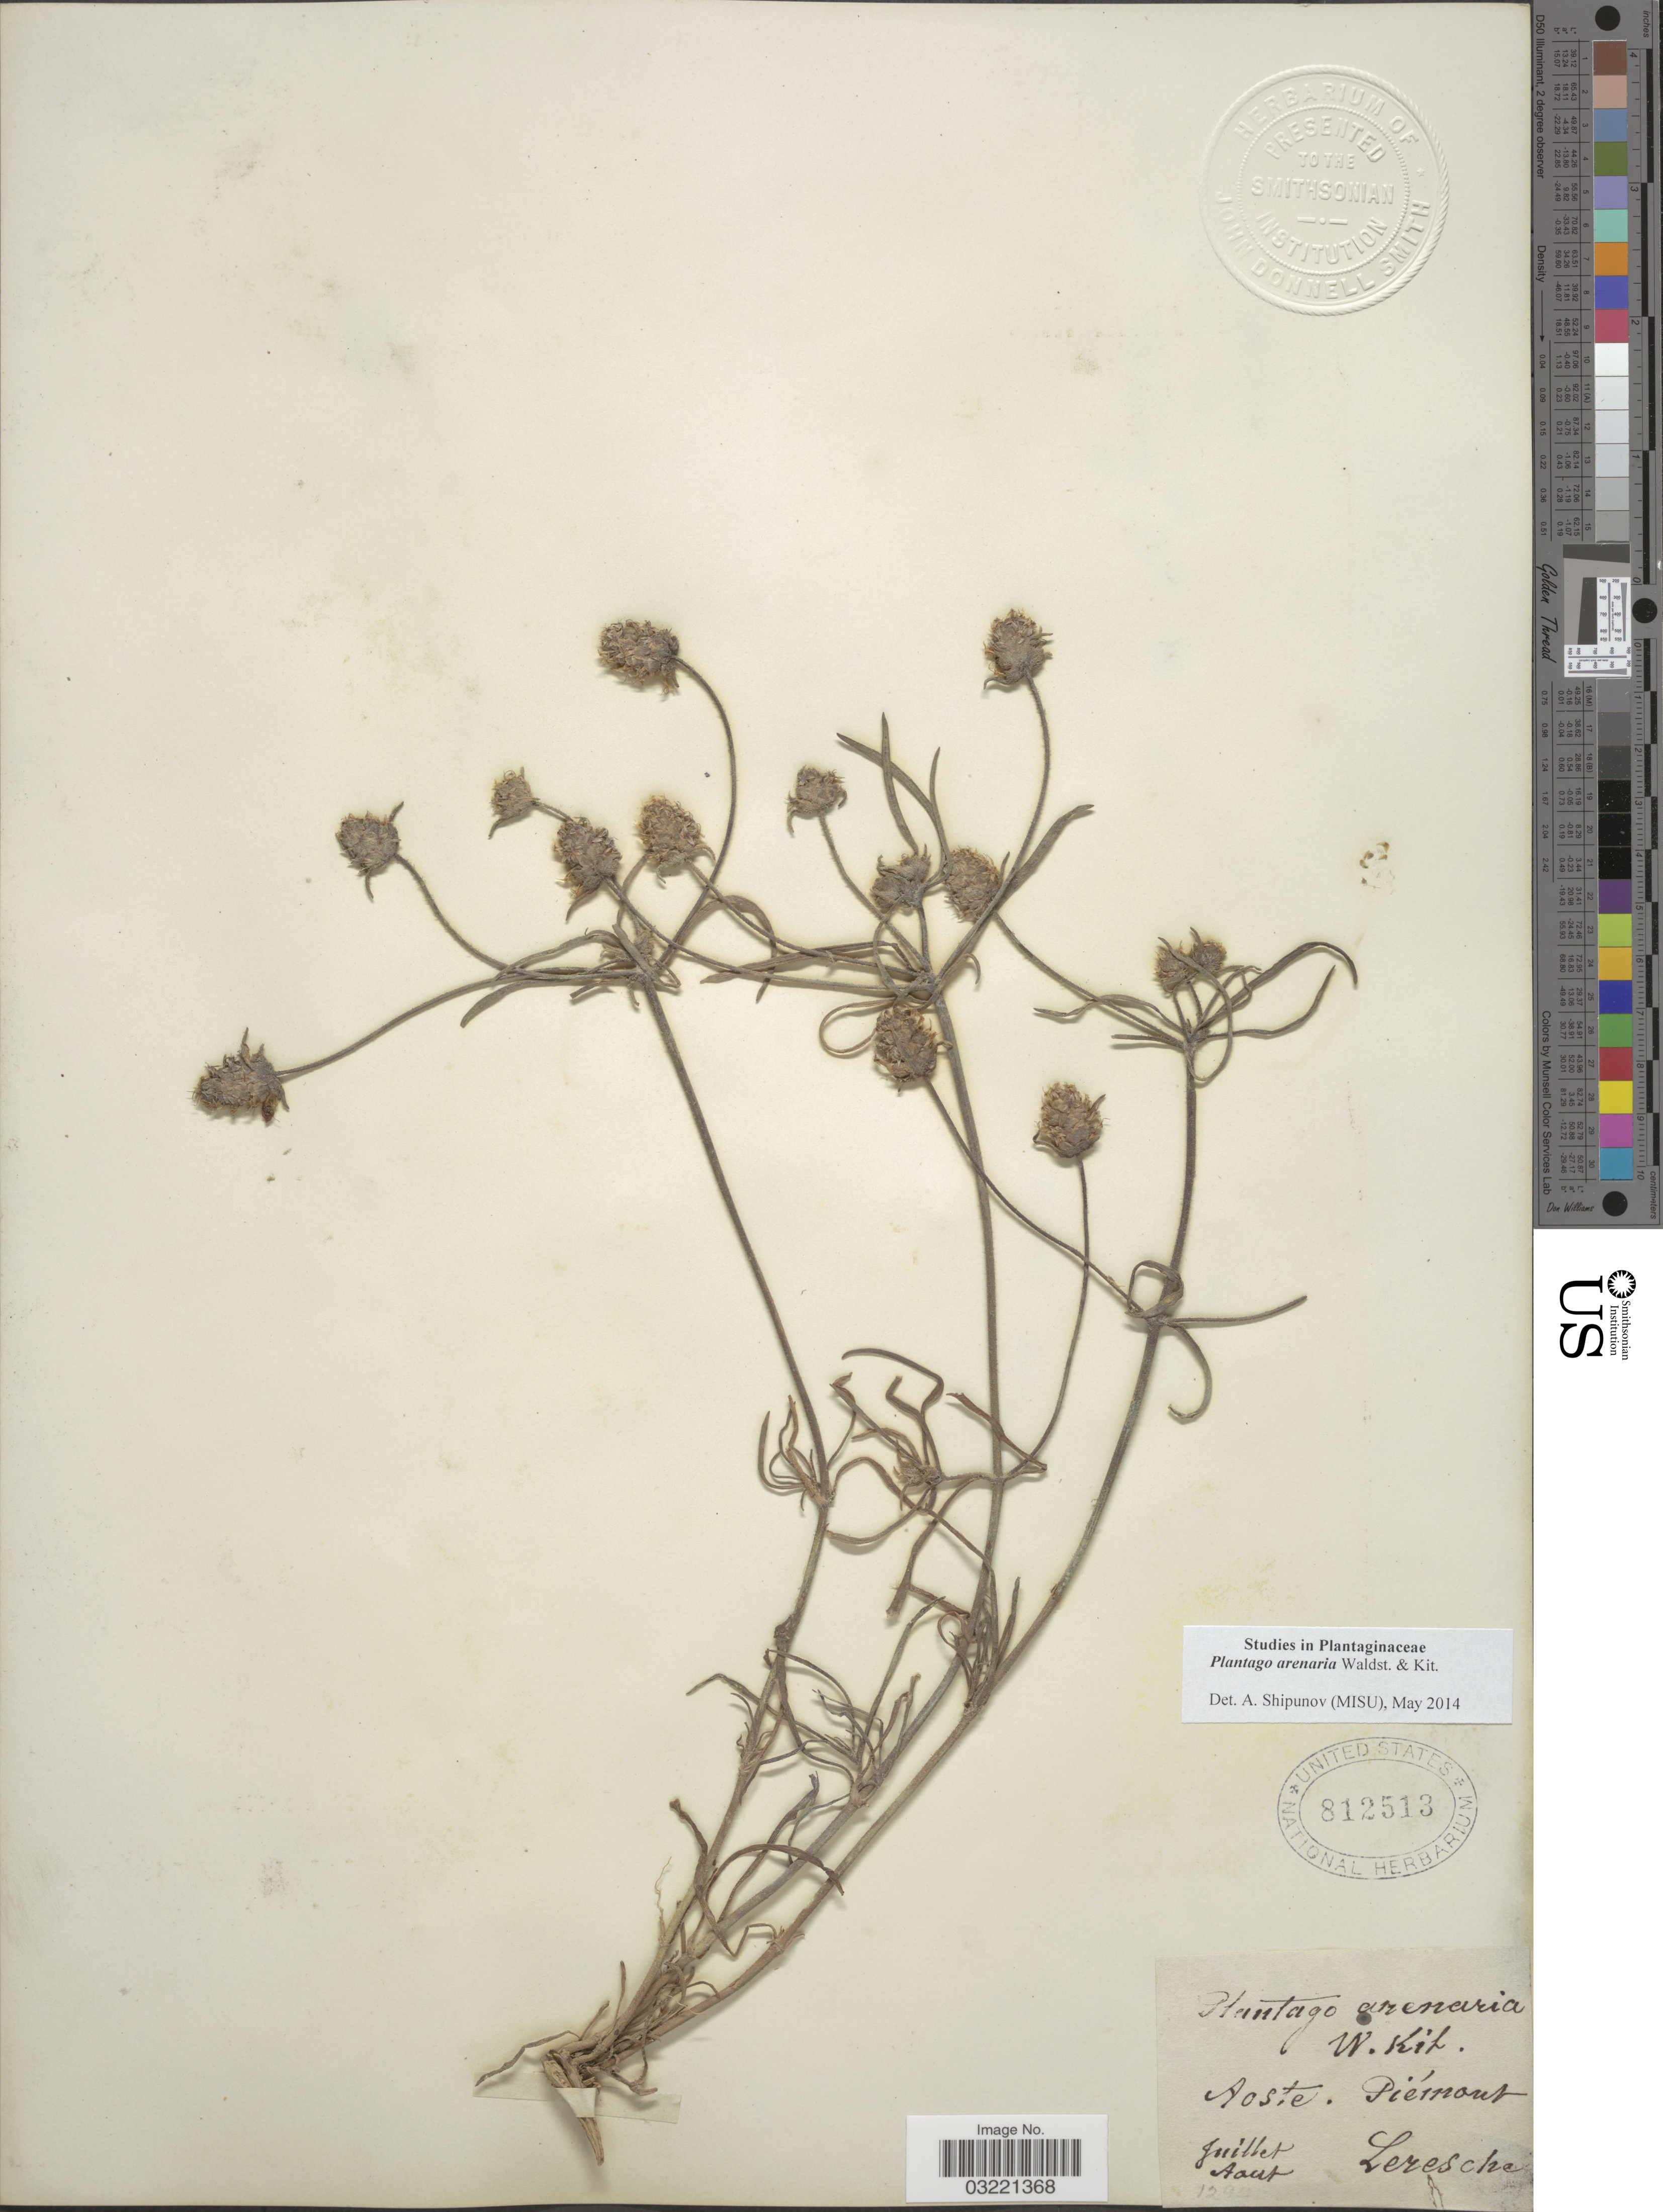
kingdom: Plantae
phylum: Tracheophyta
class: Magnoliopsida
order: Lamiales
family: Plantaginaceae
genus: Plantago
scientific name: Plantago arenaria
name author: Waldst. & Kit.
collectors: Leresche, --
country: Italy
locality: Aoste. Piémont.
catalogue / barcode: US 812513